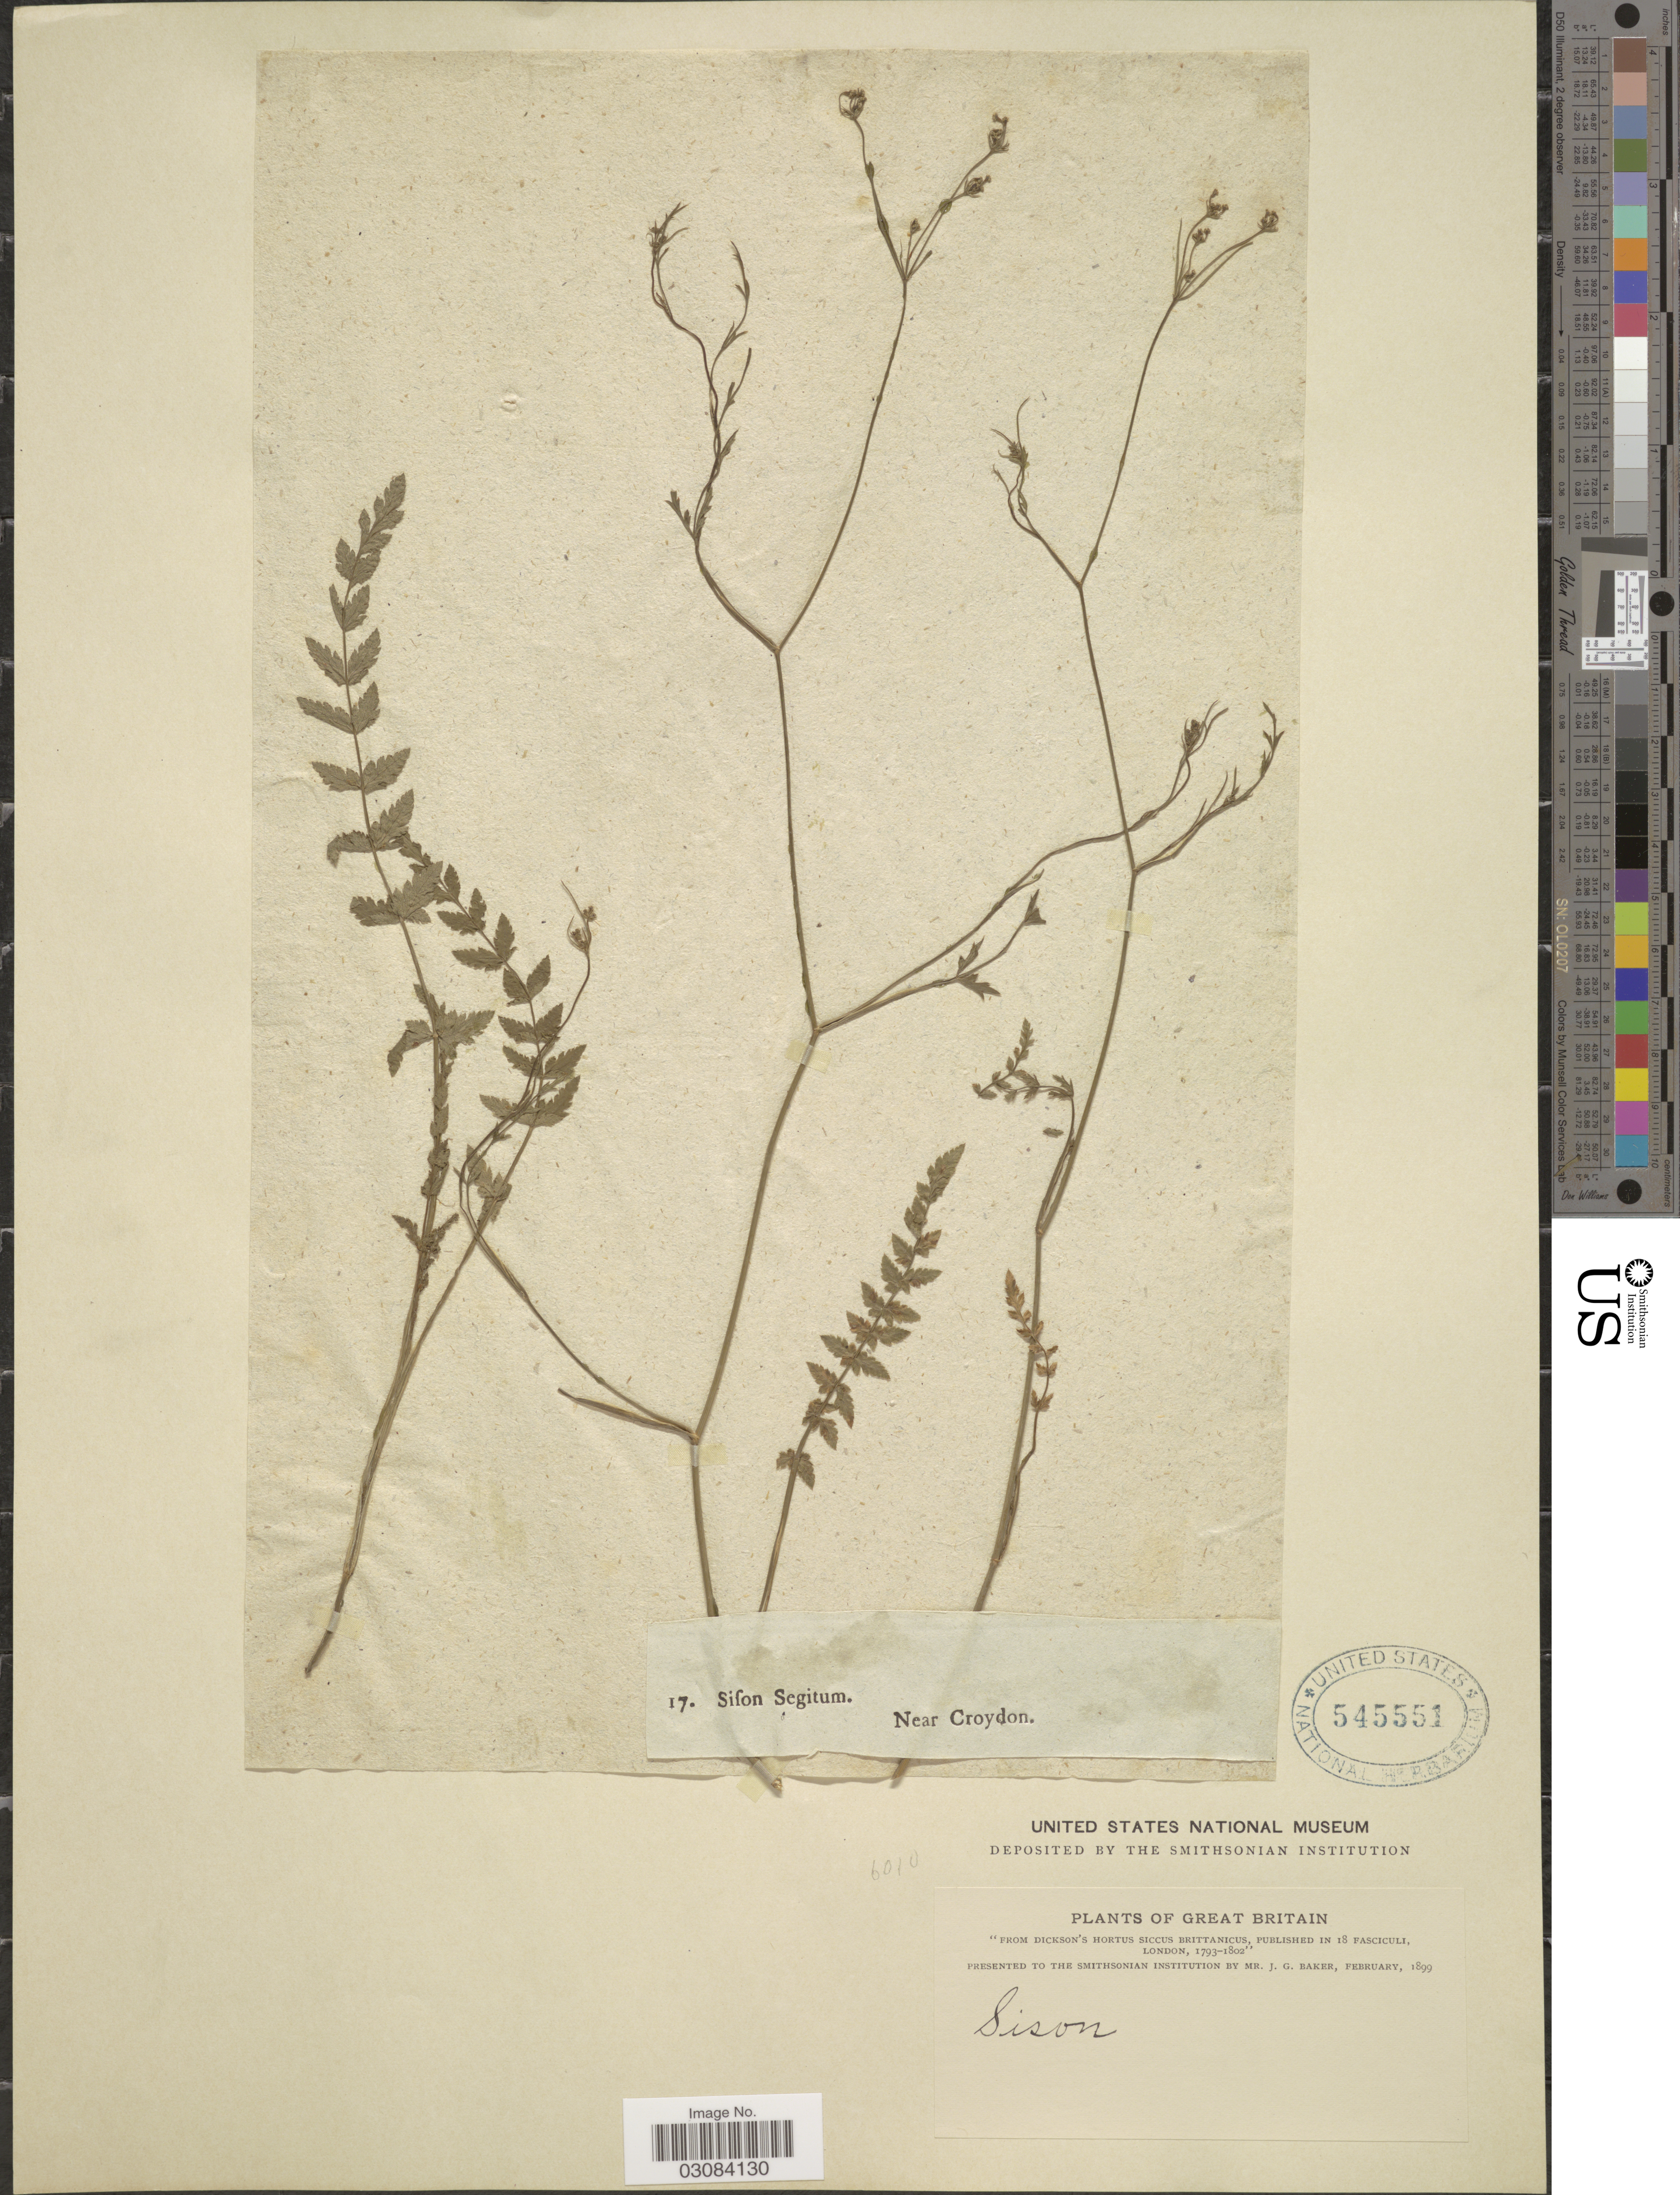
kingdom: Plantae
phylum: Tracheophyta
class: Magnoliopsida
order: Apiales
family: Apiaceae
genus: Sison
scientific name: Sison segetum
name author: L.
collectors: J. G. Baker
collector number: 17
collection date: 1899-02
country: United Kingdom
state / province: England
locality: Great Britain. Near Croydon.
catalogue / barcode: US 545551